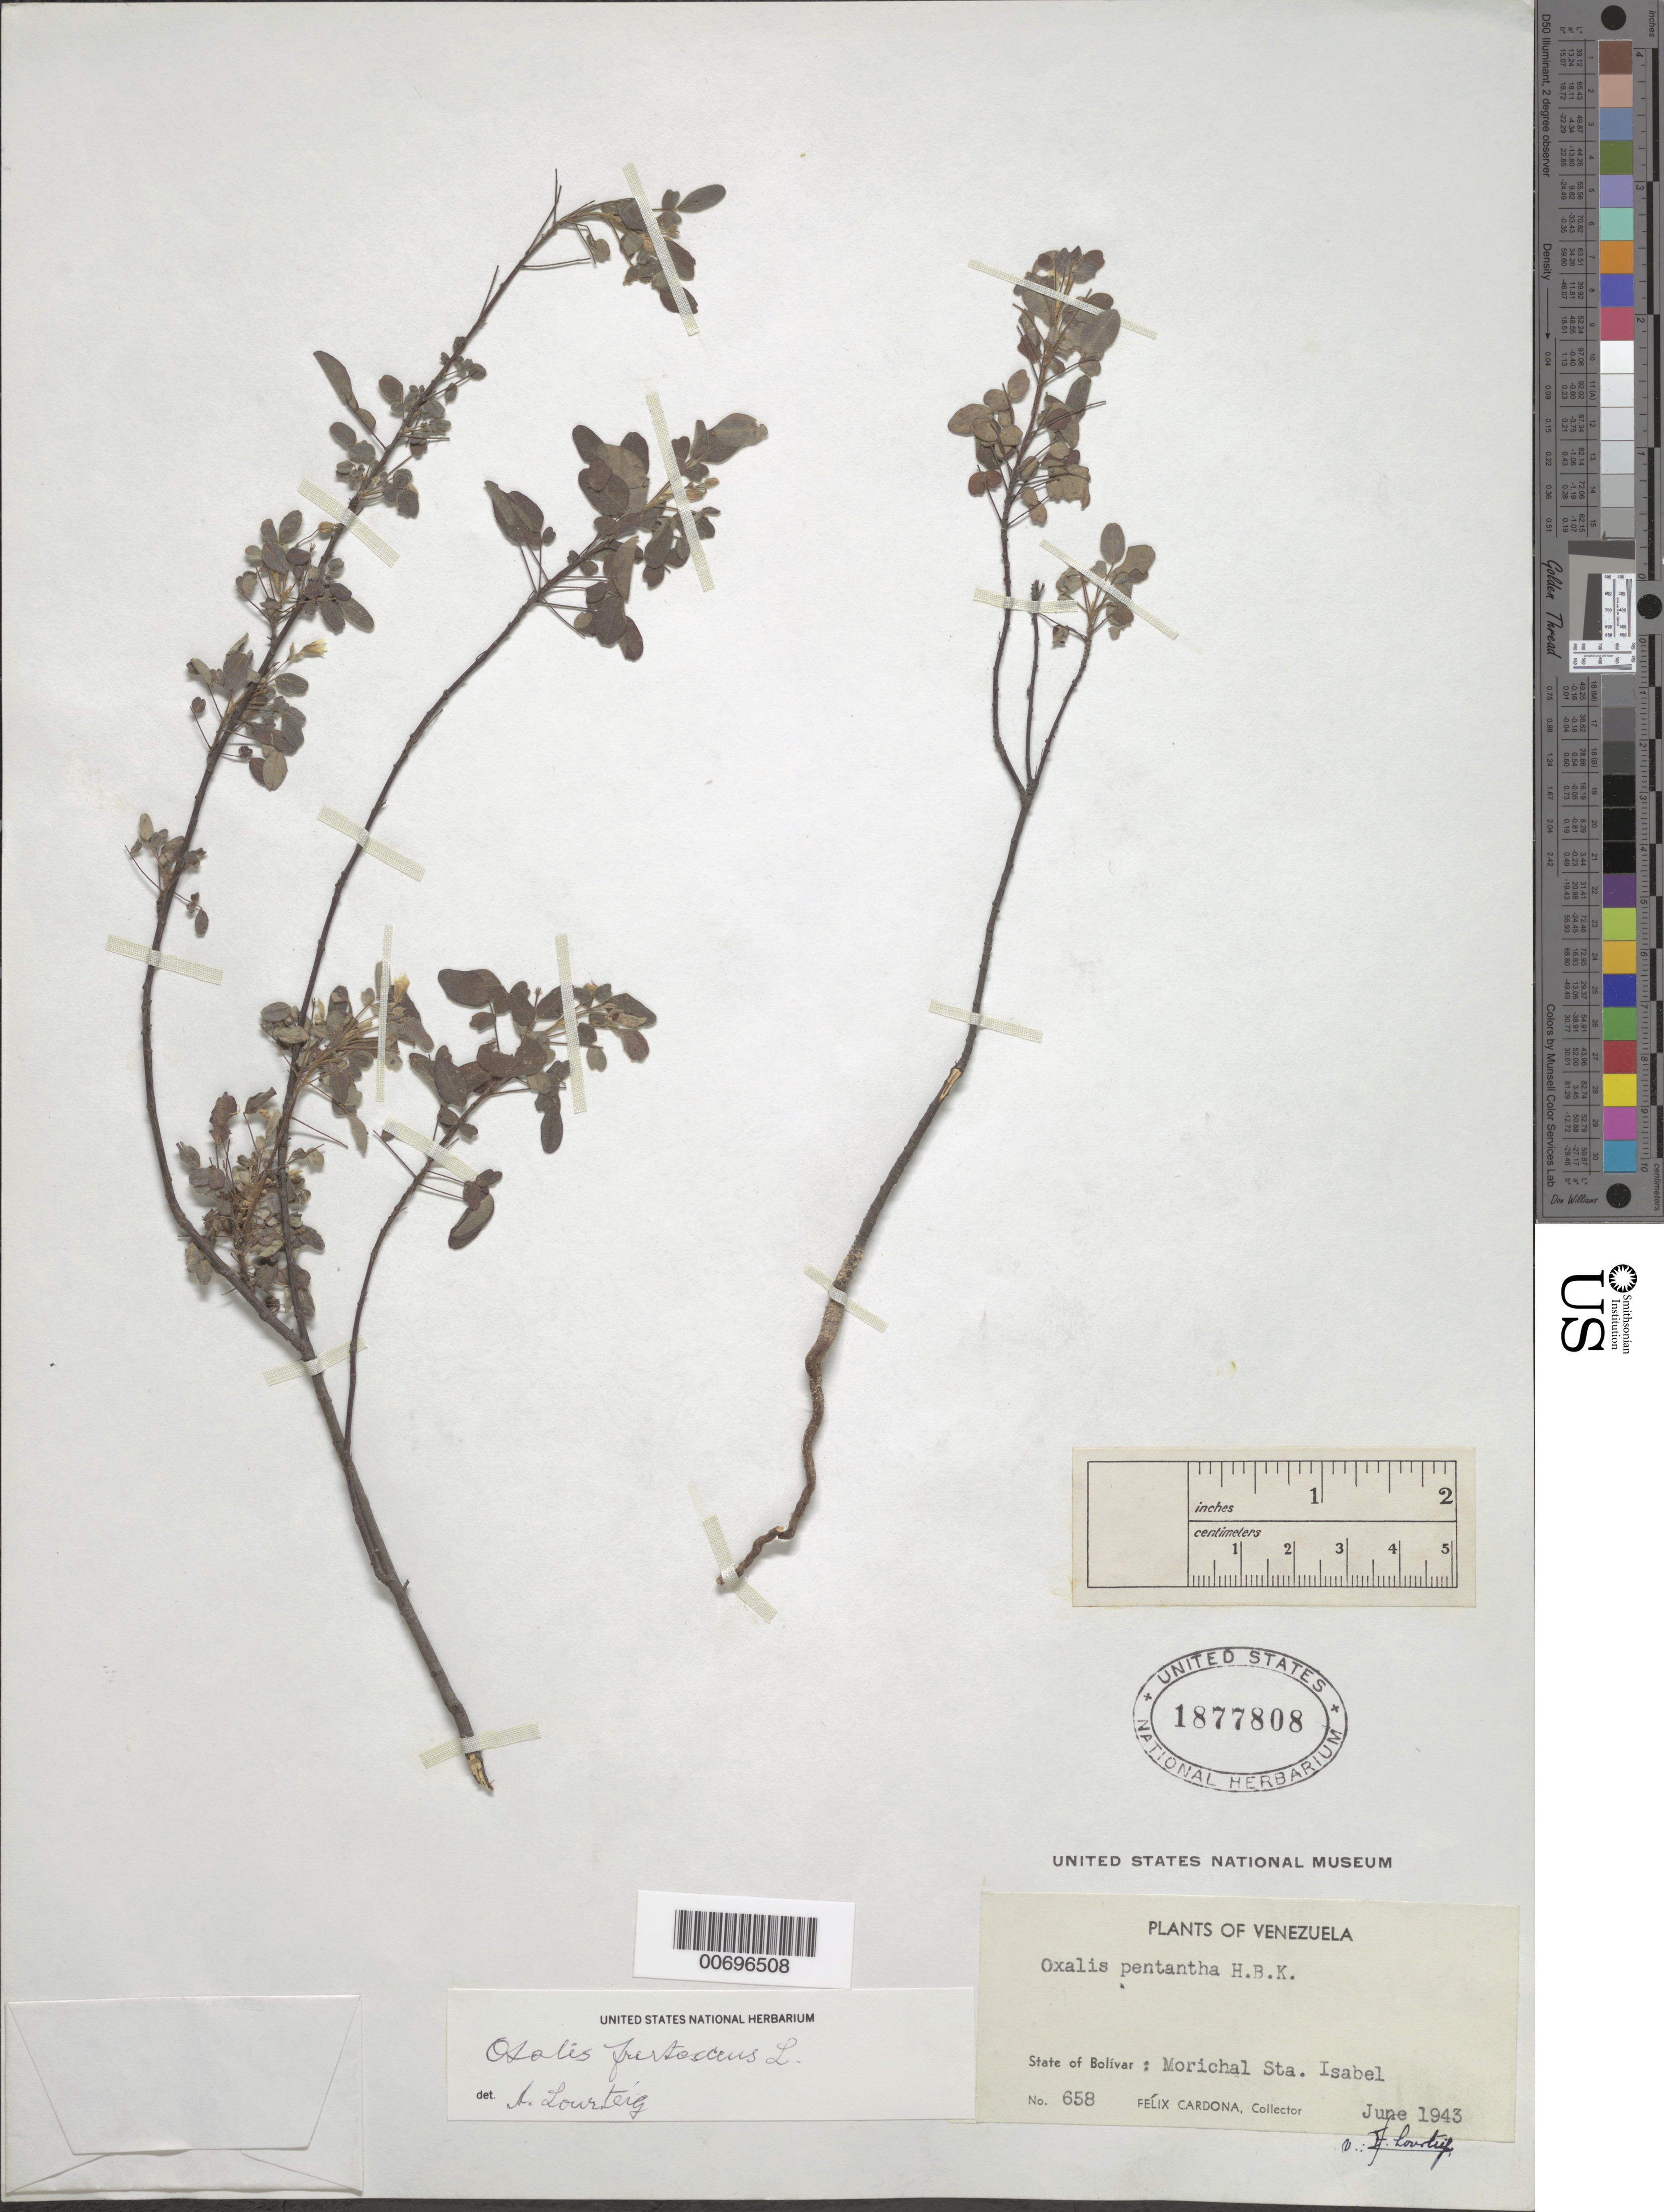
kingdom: Plantae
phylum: Tracheophyta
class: Magnoliopsida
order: Oxalidales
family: Oxalidaceae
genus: Oxalis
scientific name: Oxalis frutescens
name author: L.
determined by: Lourteig, A.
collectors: F. Cardona Puig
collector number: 658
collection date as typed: Jun-43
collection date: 1943-06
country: Venezuela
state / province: Bolívar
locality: Morichal Santa Isabel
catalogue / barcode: US 1877808